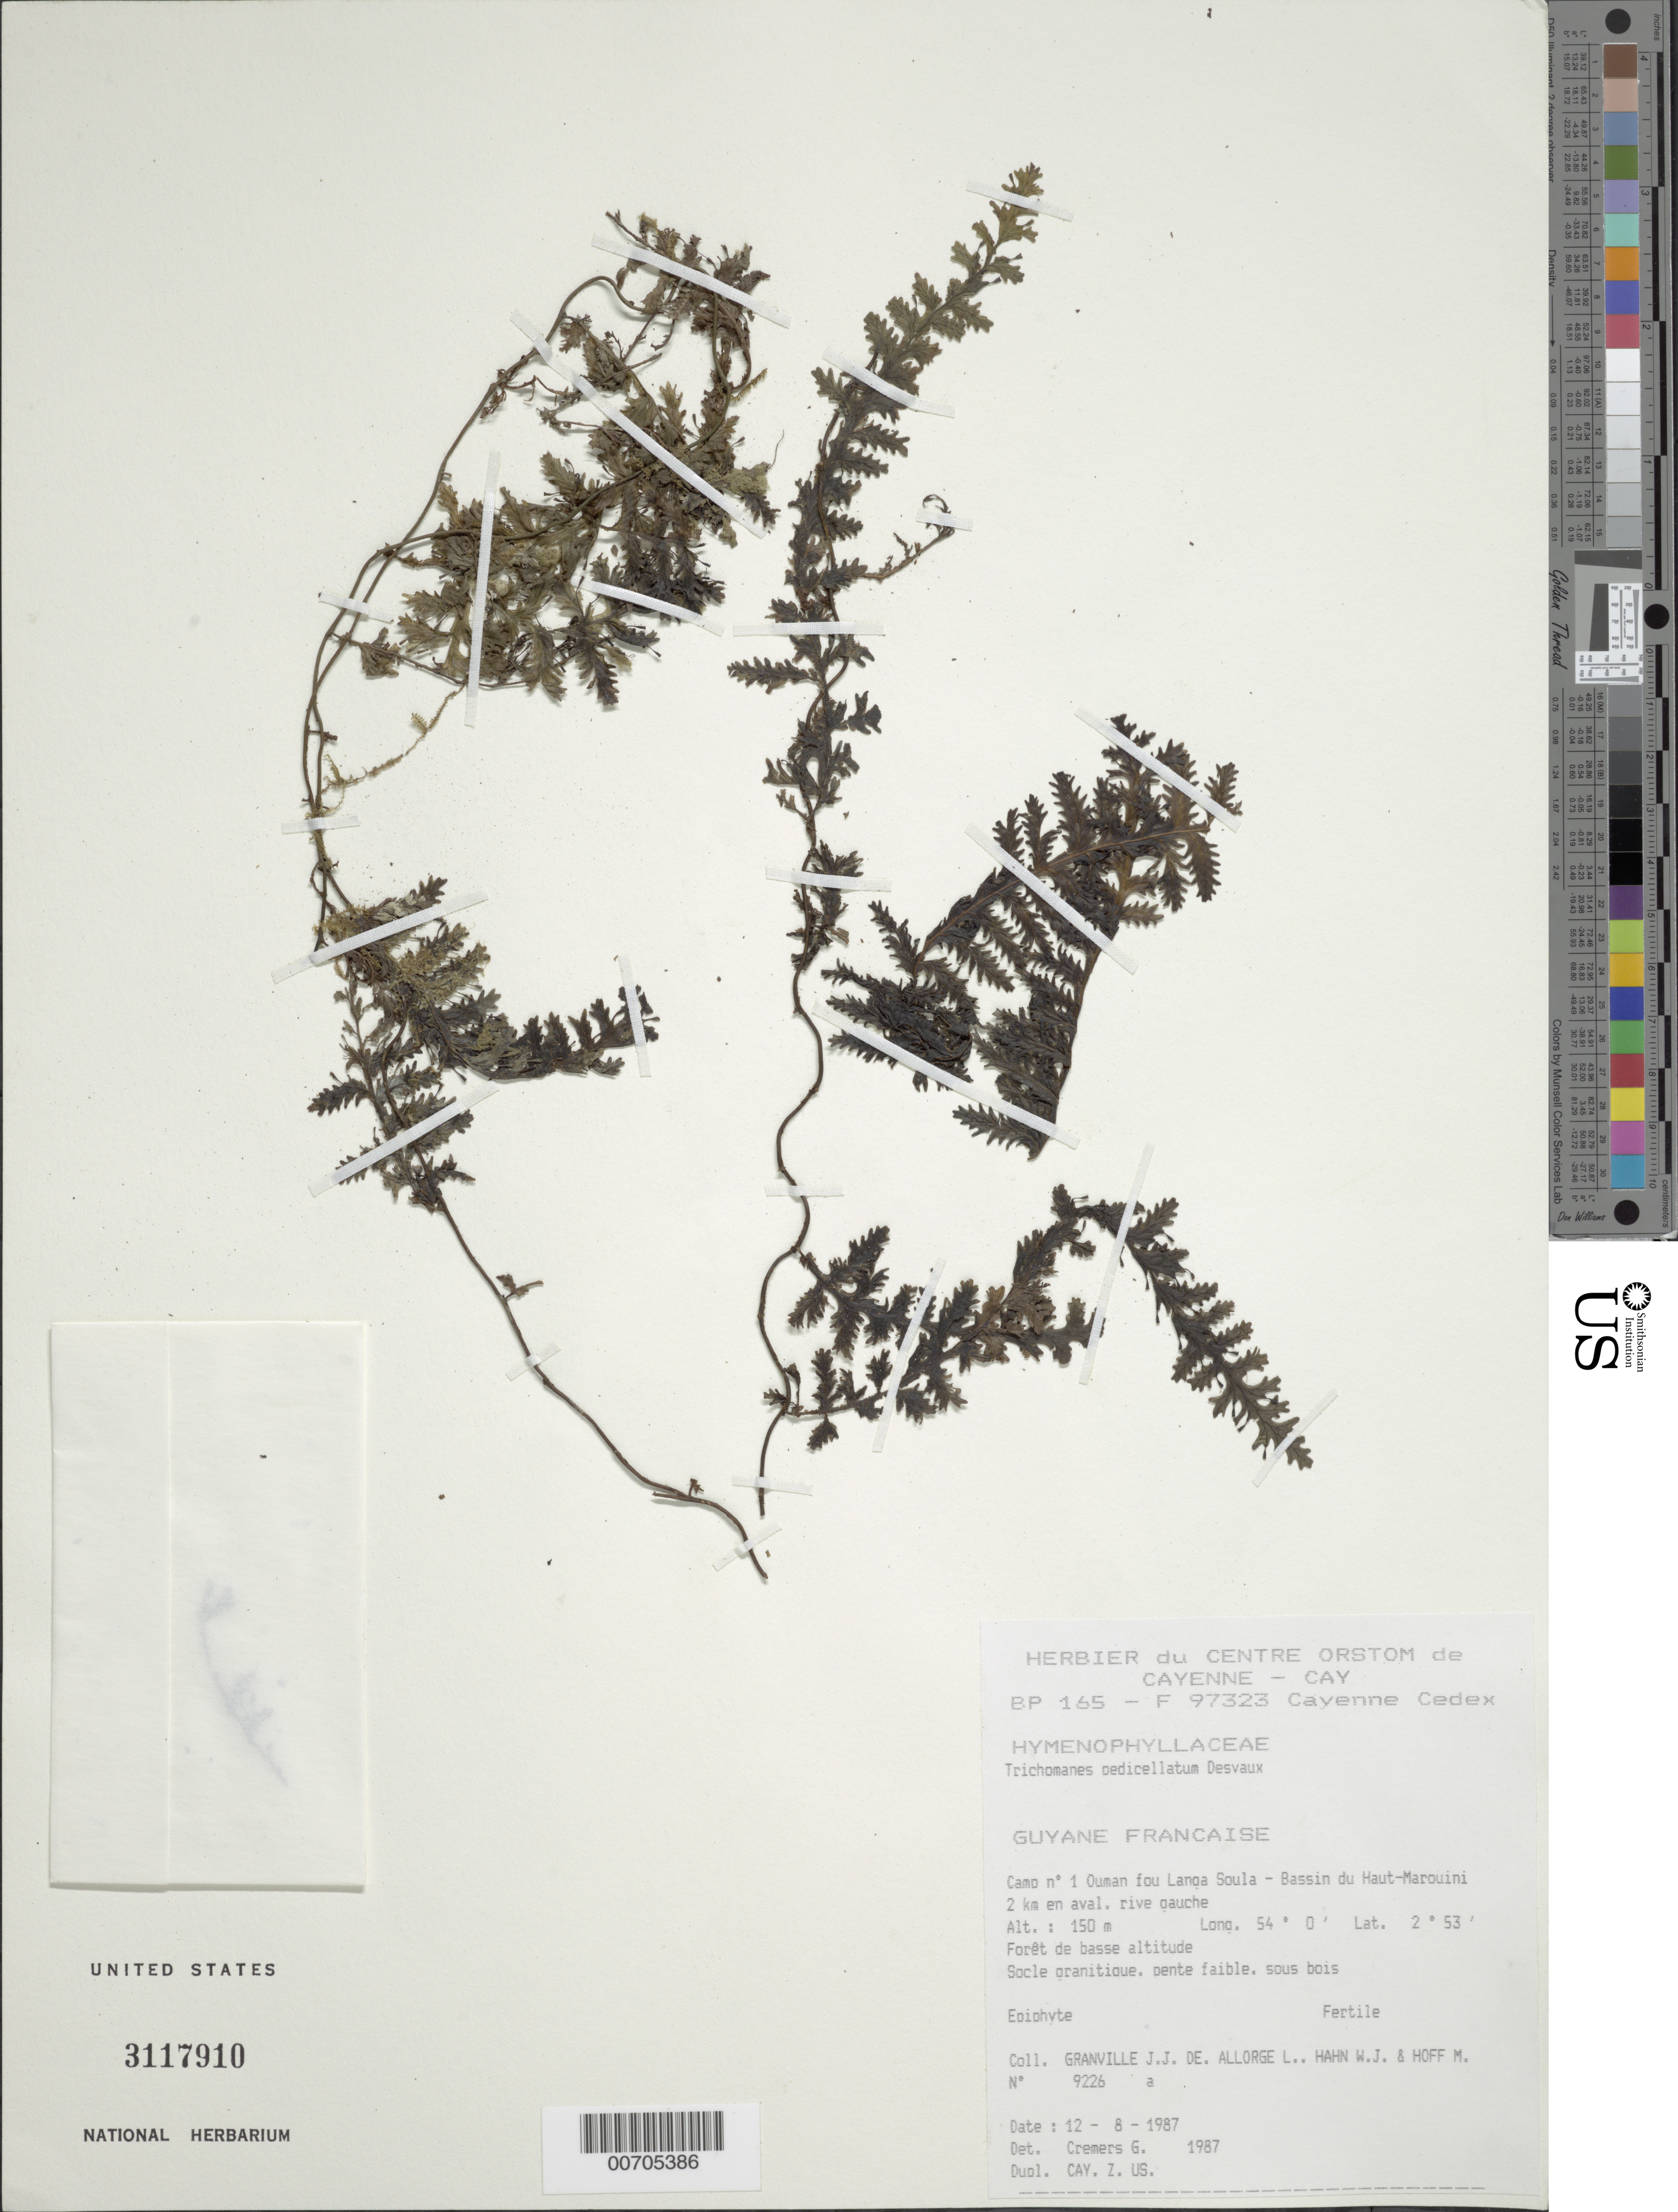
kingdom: Plantae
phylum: Tracheophyta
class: Polypodiopsida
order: Hymenophyllales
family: Hymenophyllaceae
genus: Trichomanes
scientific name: Trichomanes pedicellatum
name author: Desv.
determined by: Cremers, Georges A.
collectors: J.-J. de Granville, L. Allorge, W. J. Hahn & M. Hoff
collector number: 9226 a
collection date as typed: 12-Aug-87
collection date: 1987-08-12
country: French Guiana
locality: Camp #1, Ouman fou Langa Soula, Bassin du Haut-Marouini. 2 km en aval. Rive gauche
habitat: Low forest; socle granitque, pente faible, sous bois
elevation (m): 150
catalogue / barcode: US 3117910